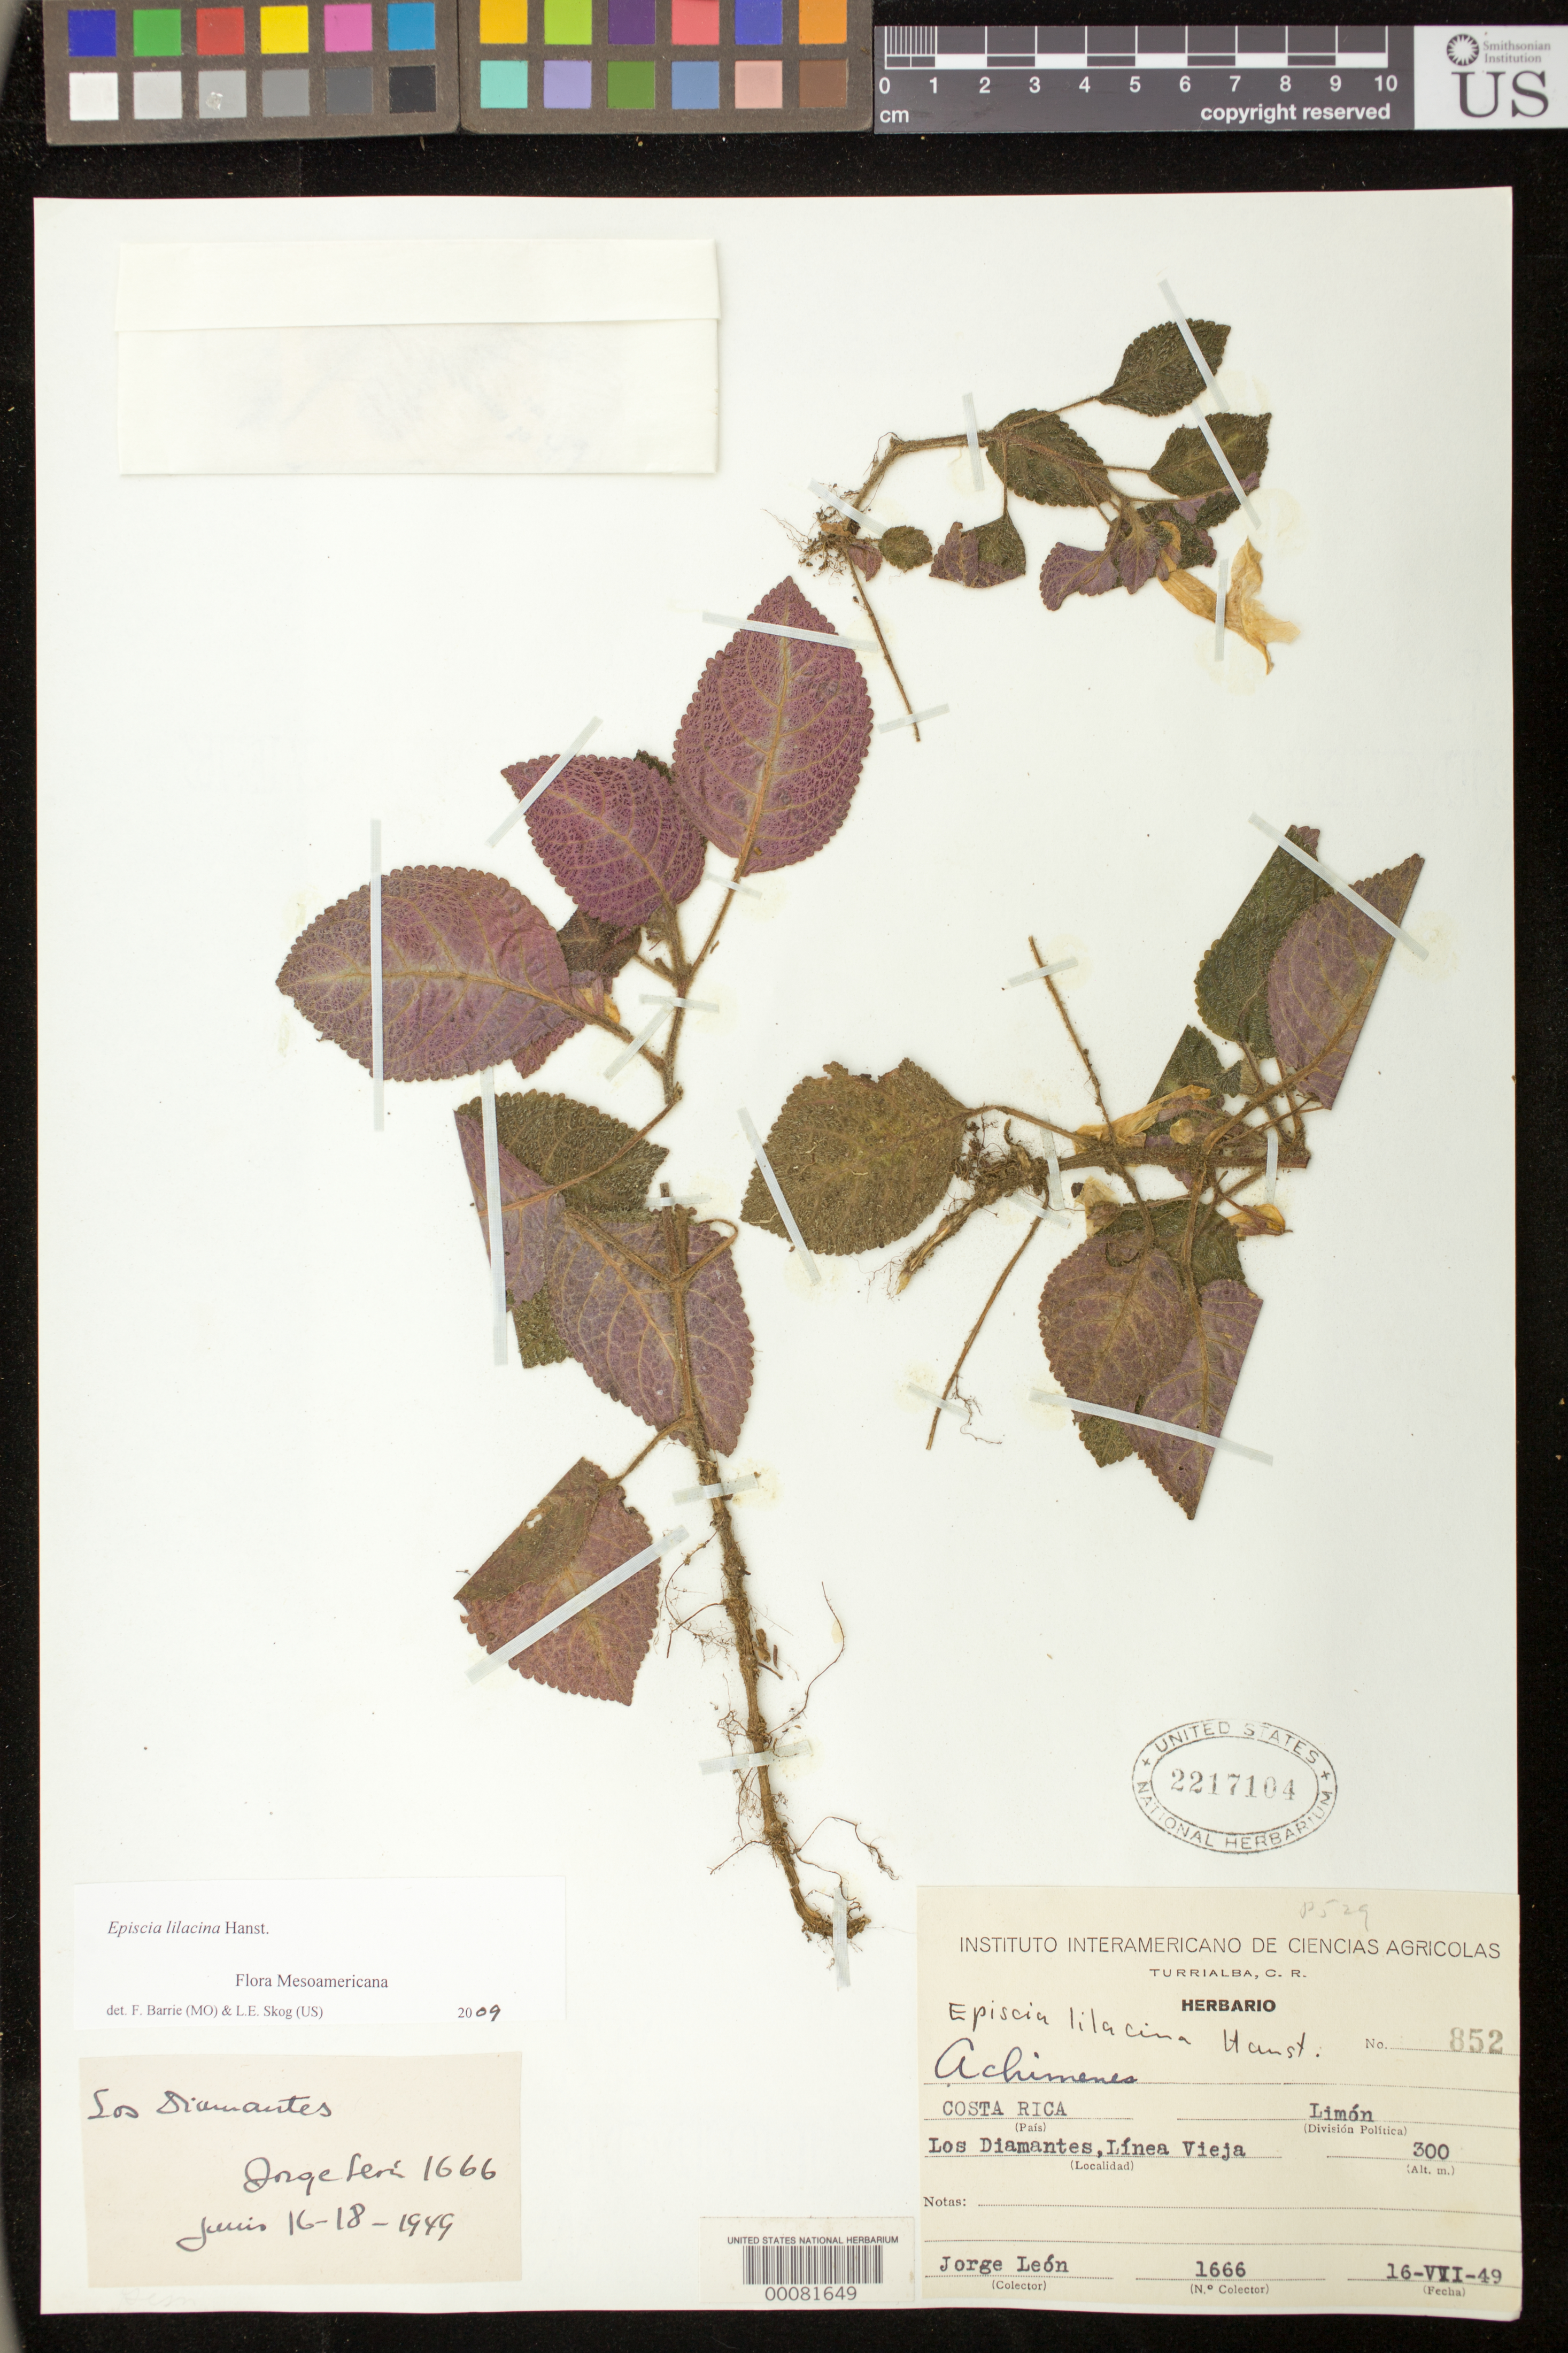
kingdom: Plantae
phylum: Tracheophyta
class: Magnoliopsida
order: Lamiales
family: Gesneriaceae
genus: Episcia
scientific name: Episcia lilacina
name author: Hanst.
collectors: J. León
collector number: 1666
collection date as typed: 16 Jul 1949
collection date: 1949-07-16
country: Costa Rica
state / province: Limón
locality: Los Diamantes, Linea Vieja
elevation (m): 300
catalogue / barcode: US 2217104